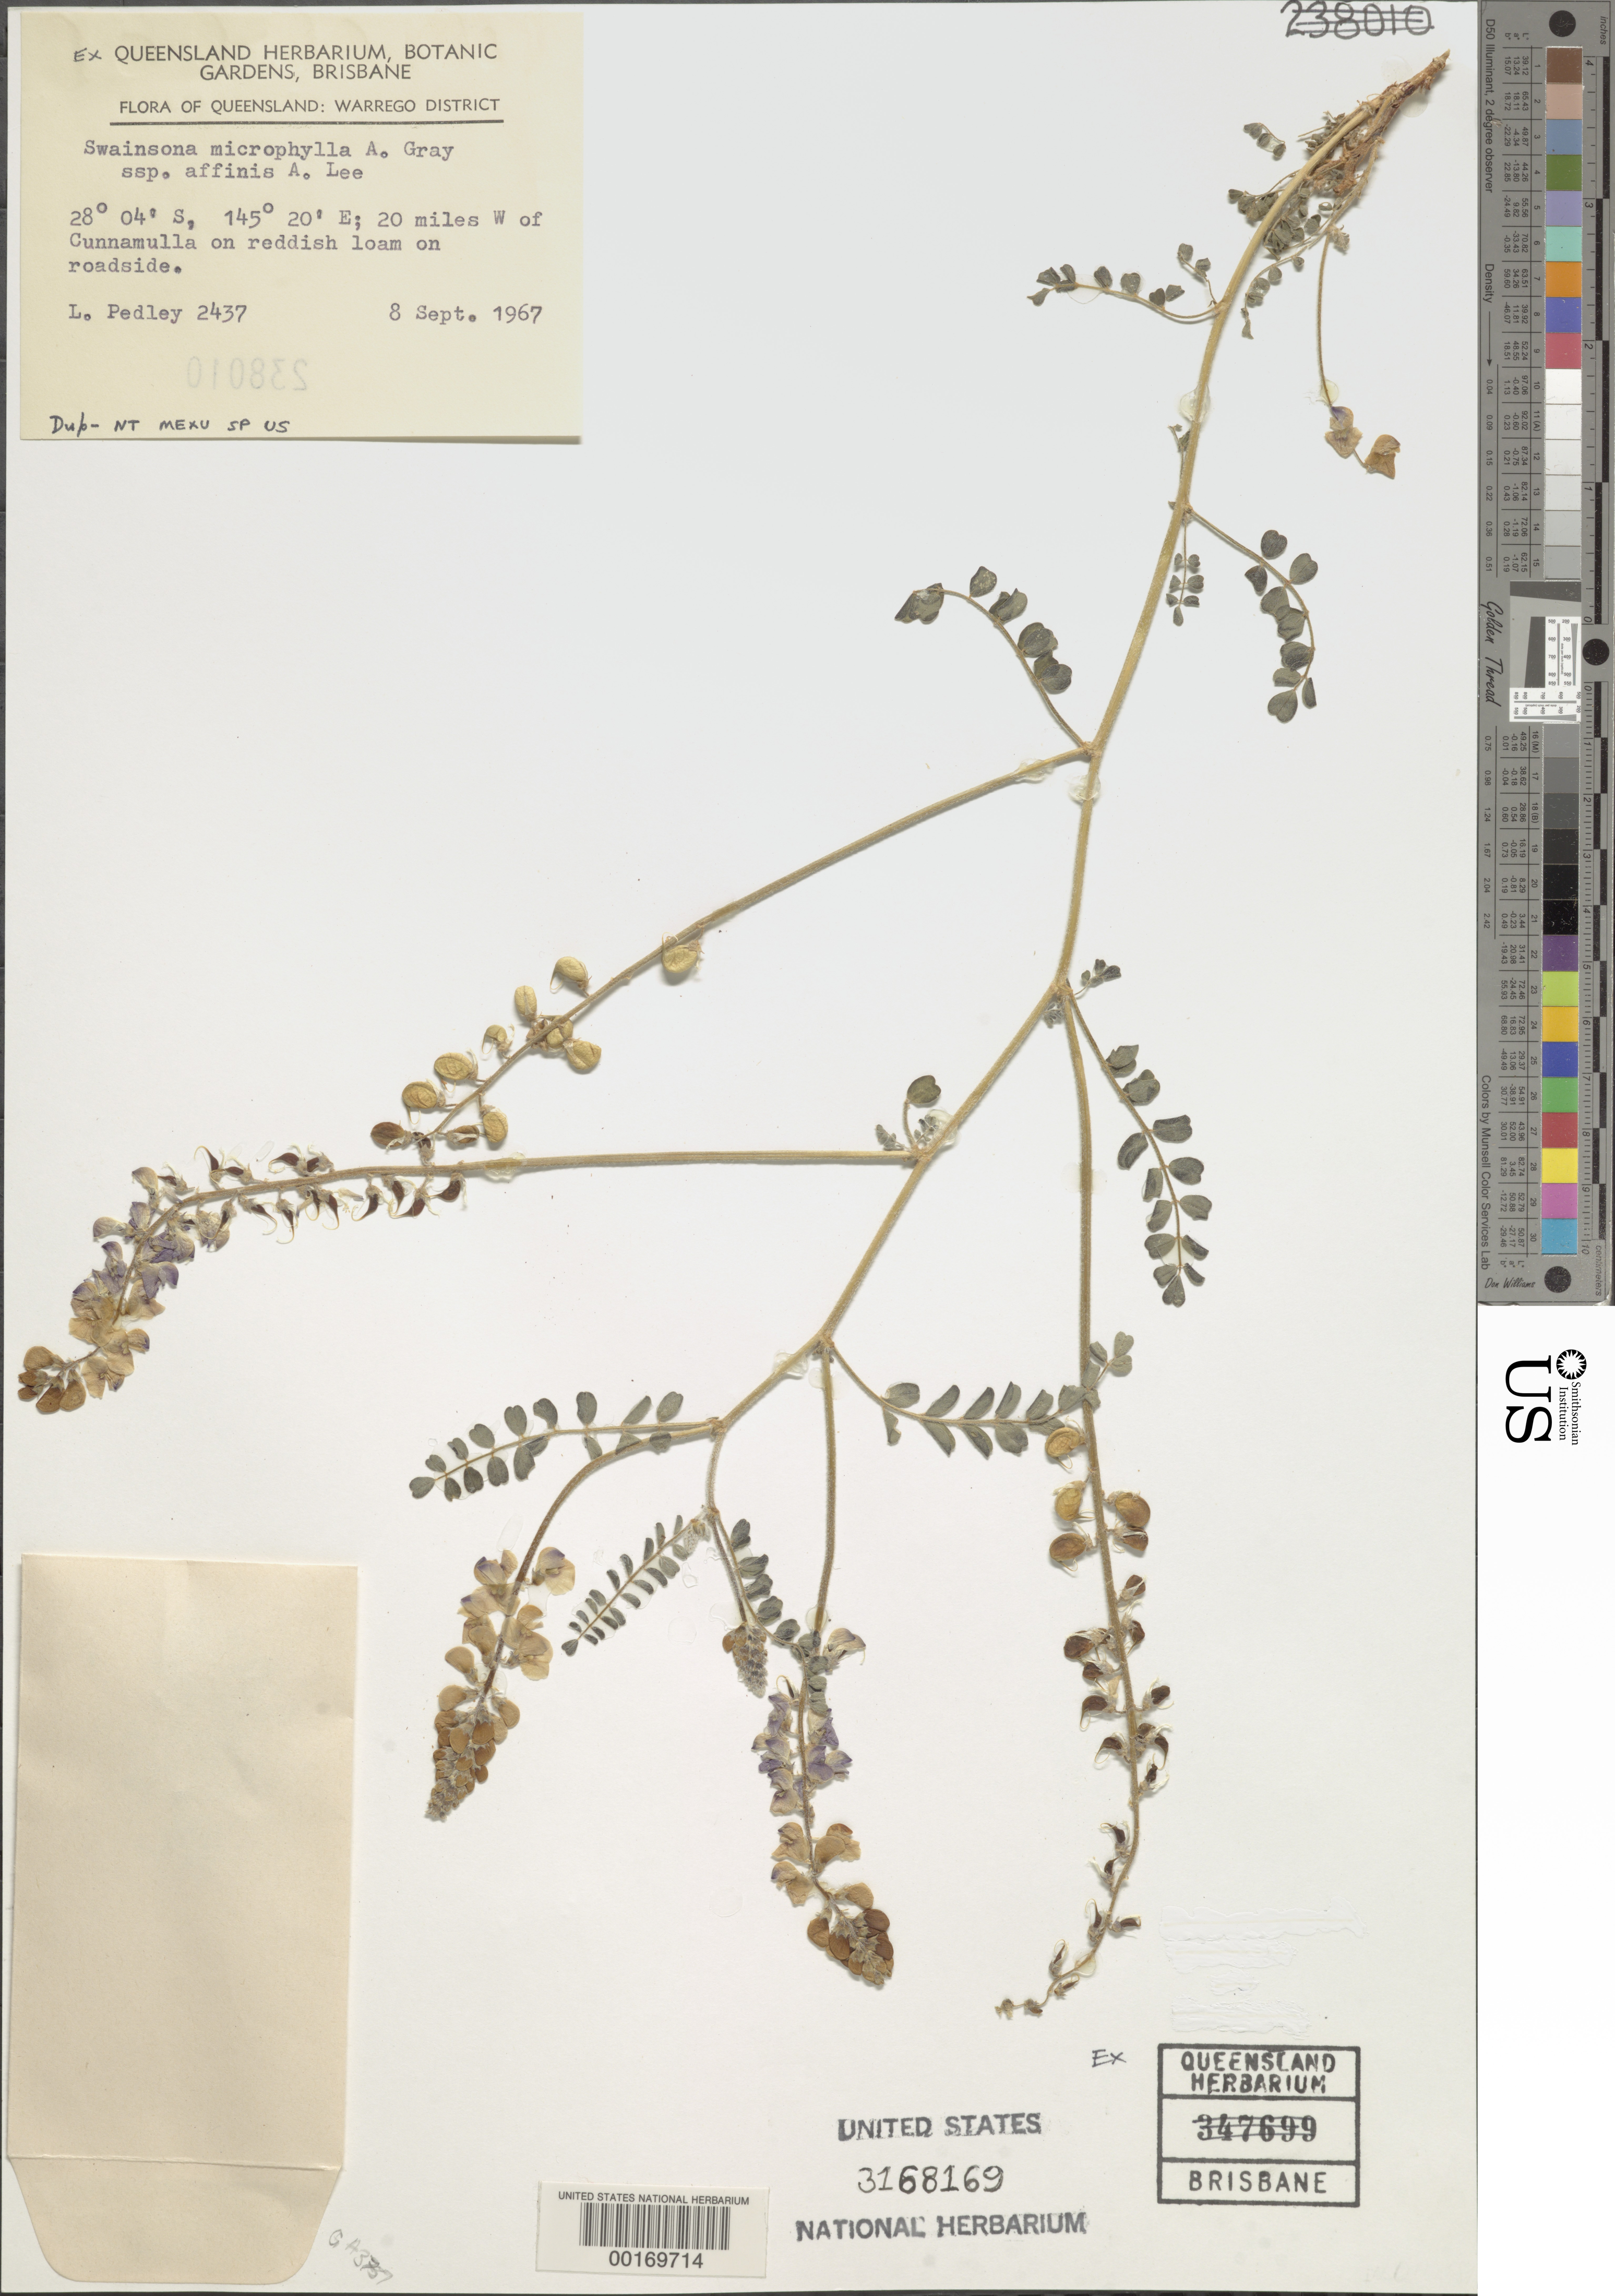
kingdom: Plantae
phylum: Tracheophyta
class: Magnoliopsida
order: Fabales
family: Fabaceae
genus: Swainsona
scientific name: Swainsona microphylla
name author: A. Gray in Wilkes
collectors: L. Pedley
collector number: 2437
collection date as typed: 08 Sep 1967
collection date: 1967-09-08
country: Australia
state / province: Queensland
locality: Warrego dist. (?), 20 mi w of cunnamulla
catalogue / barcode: US 3168169